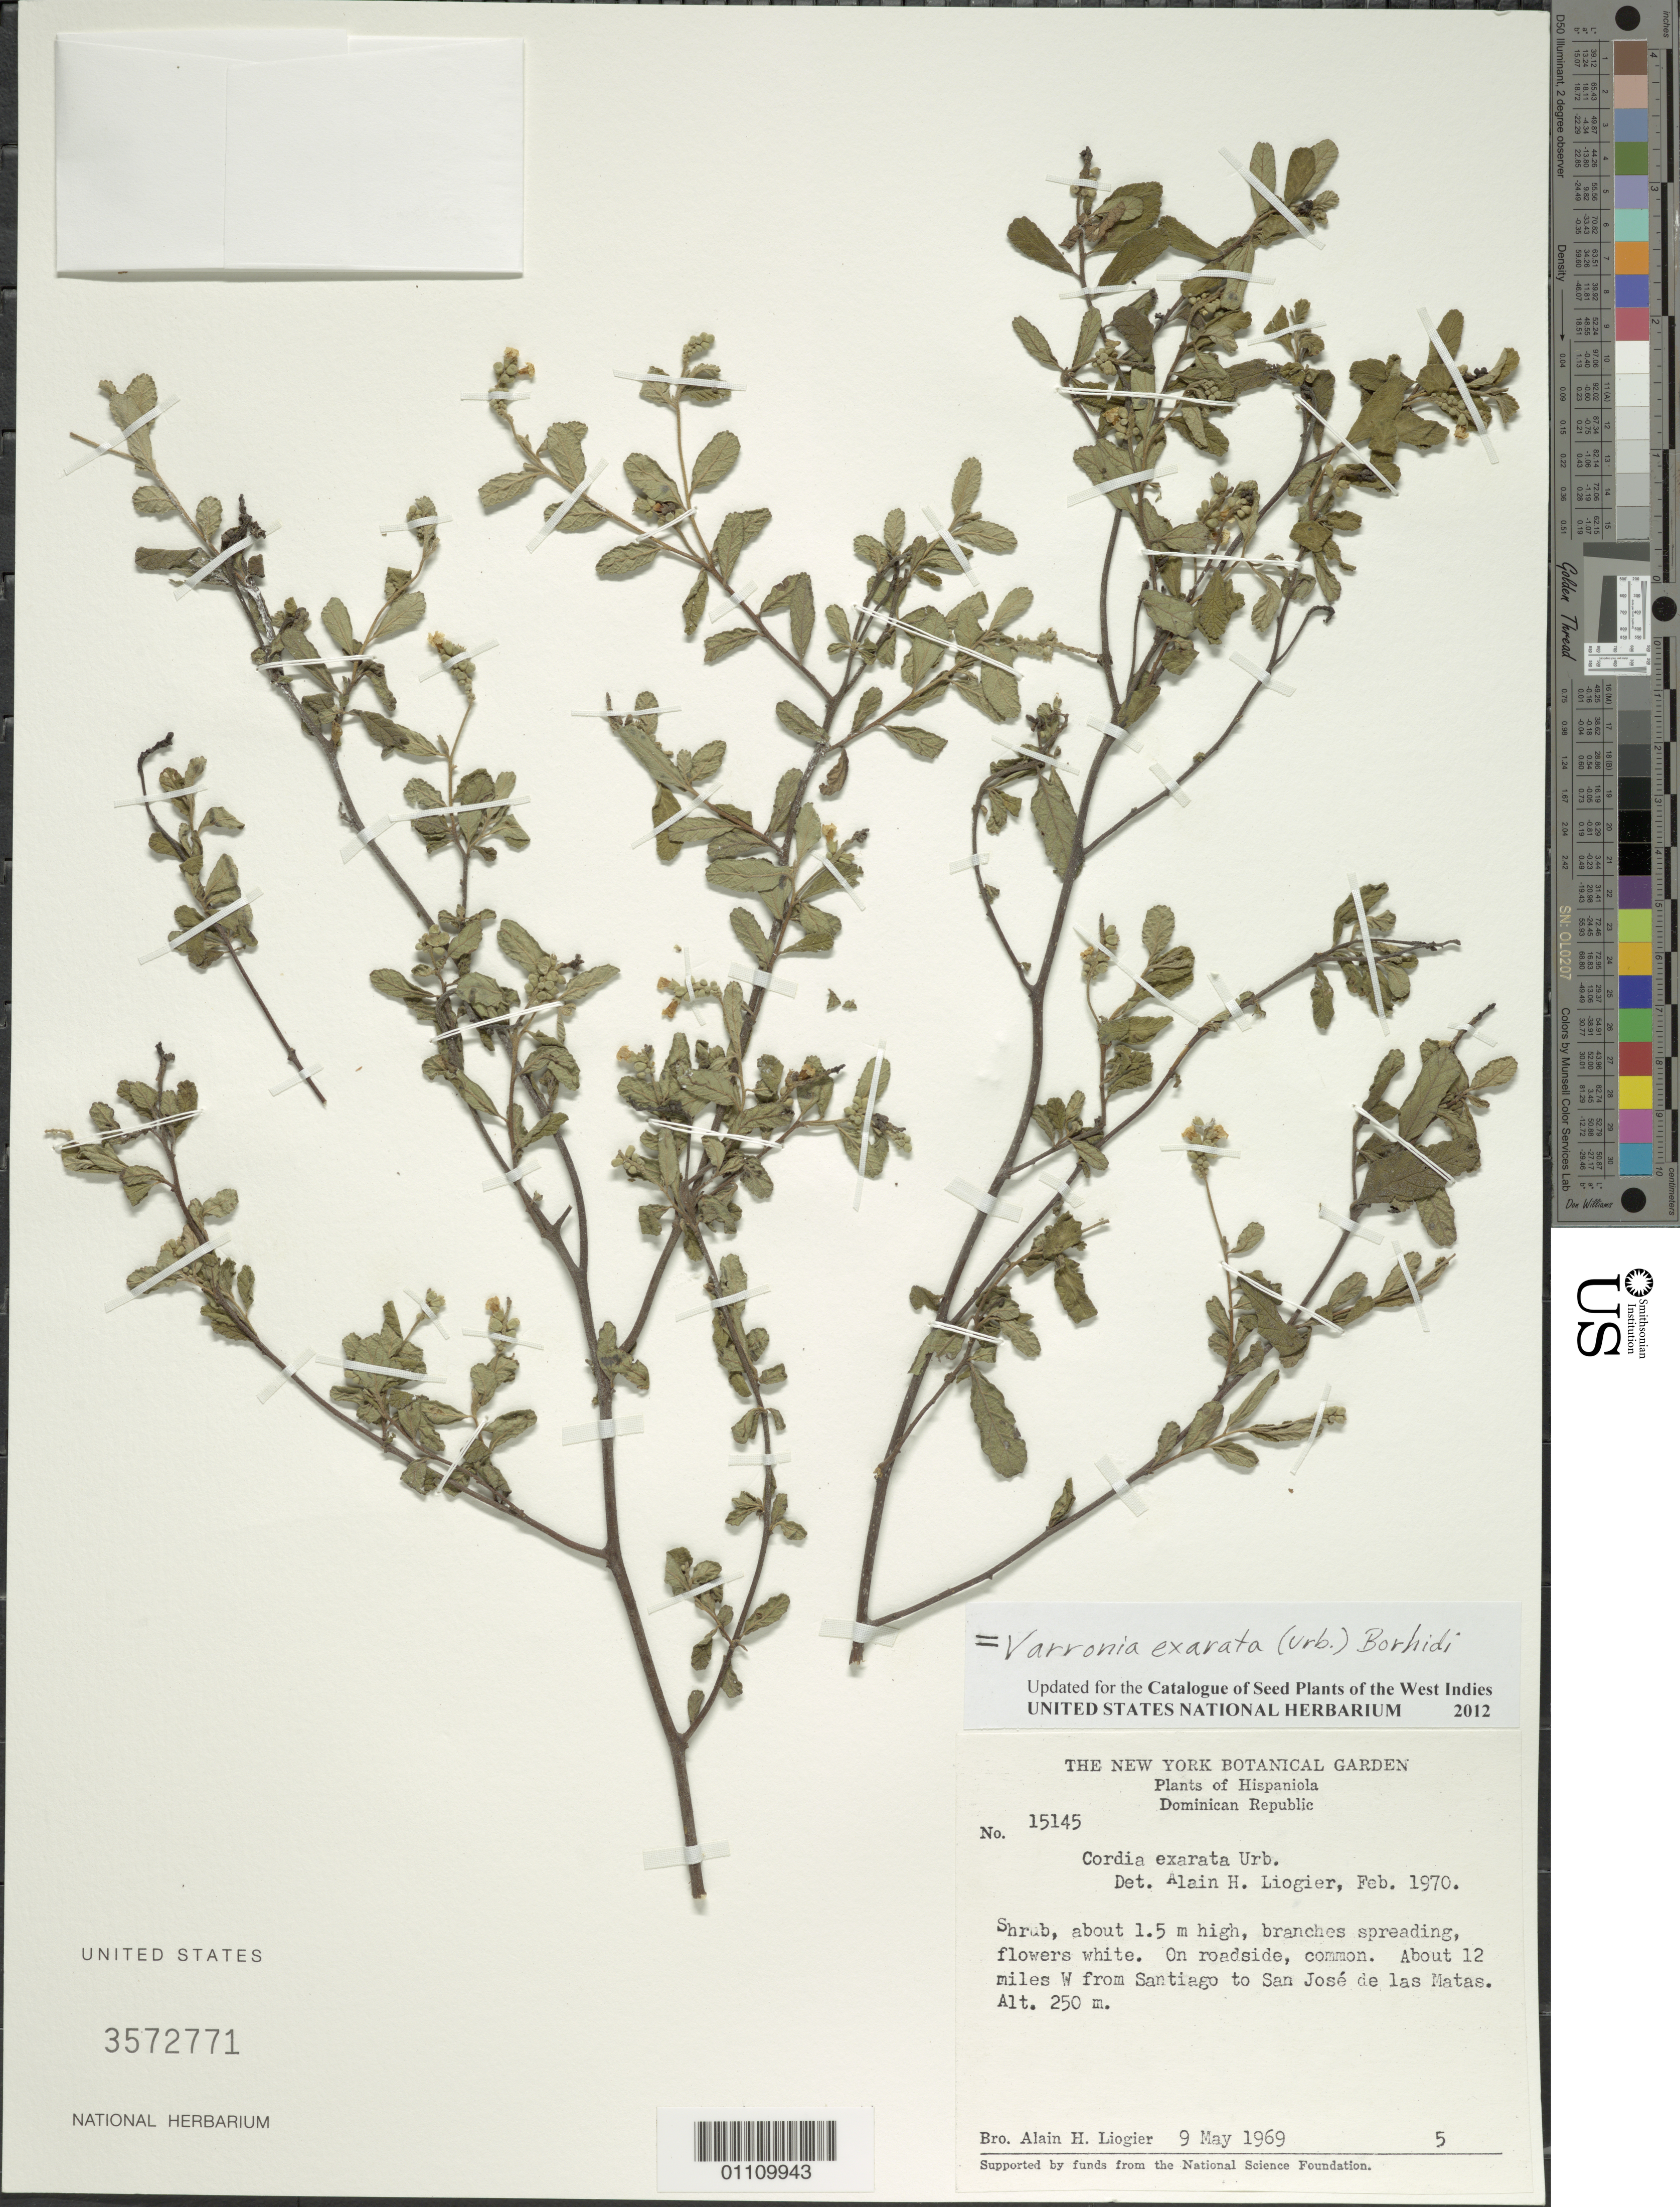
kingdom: Plantae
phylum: Tracheophyta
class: Magnoliopsida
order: Boraginales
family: Cordiaceae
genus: Varronia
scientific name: Varronia exarata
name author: (Urb.) Borhidi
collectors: A. H. Liogier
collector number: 15145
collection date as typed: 09 May 1969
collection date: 1969-05-09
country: Dominican Republic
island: Hispaniola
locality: Santiago, about 12 miles W, to San José de las Matas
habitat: On roadside, common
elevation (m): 250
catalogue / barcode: US 3572771